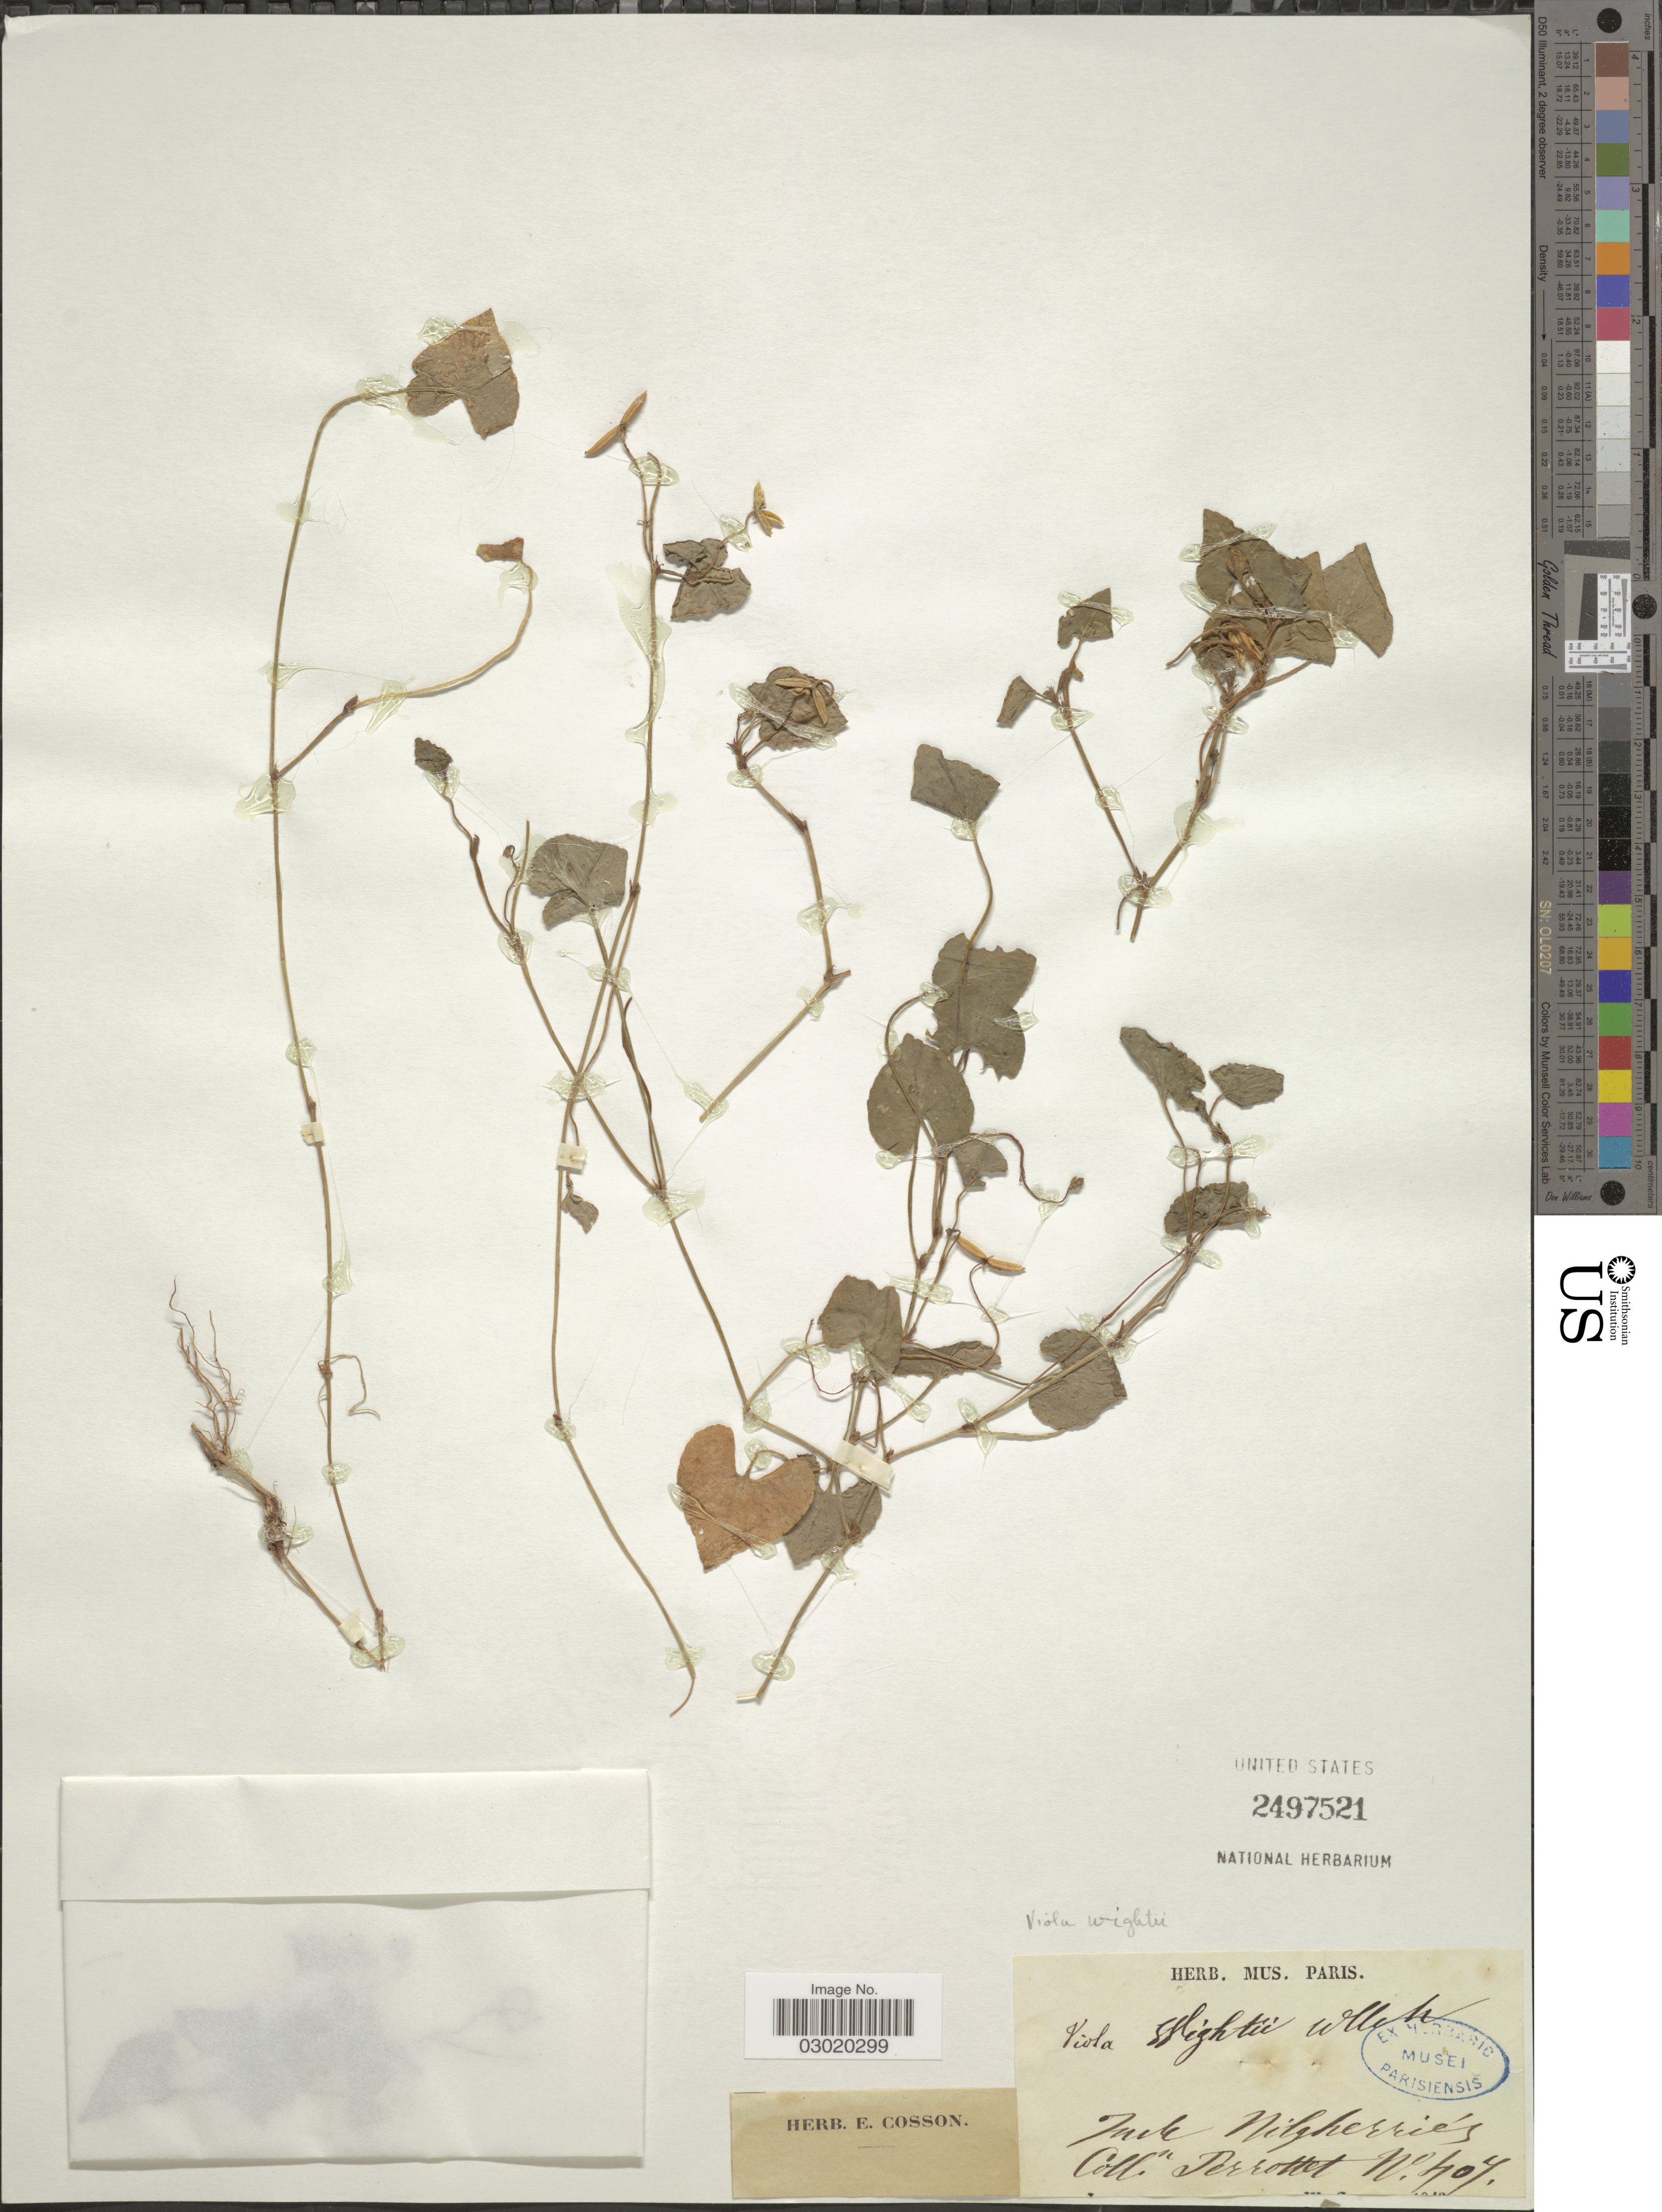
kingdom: Plantae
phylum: Tracheophyta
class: Magnoliopsida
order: Malpighiales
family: Violaceae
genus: Viola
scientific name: Viola wightiana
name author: Wall.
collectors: Perrottet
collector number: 407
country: India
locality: Juck [interpreted] Nilgherrie's.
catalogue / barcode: US 2497521